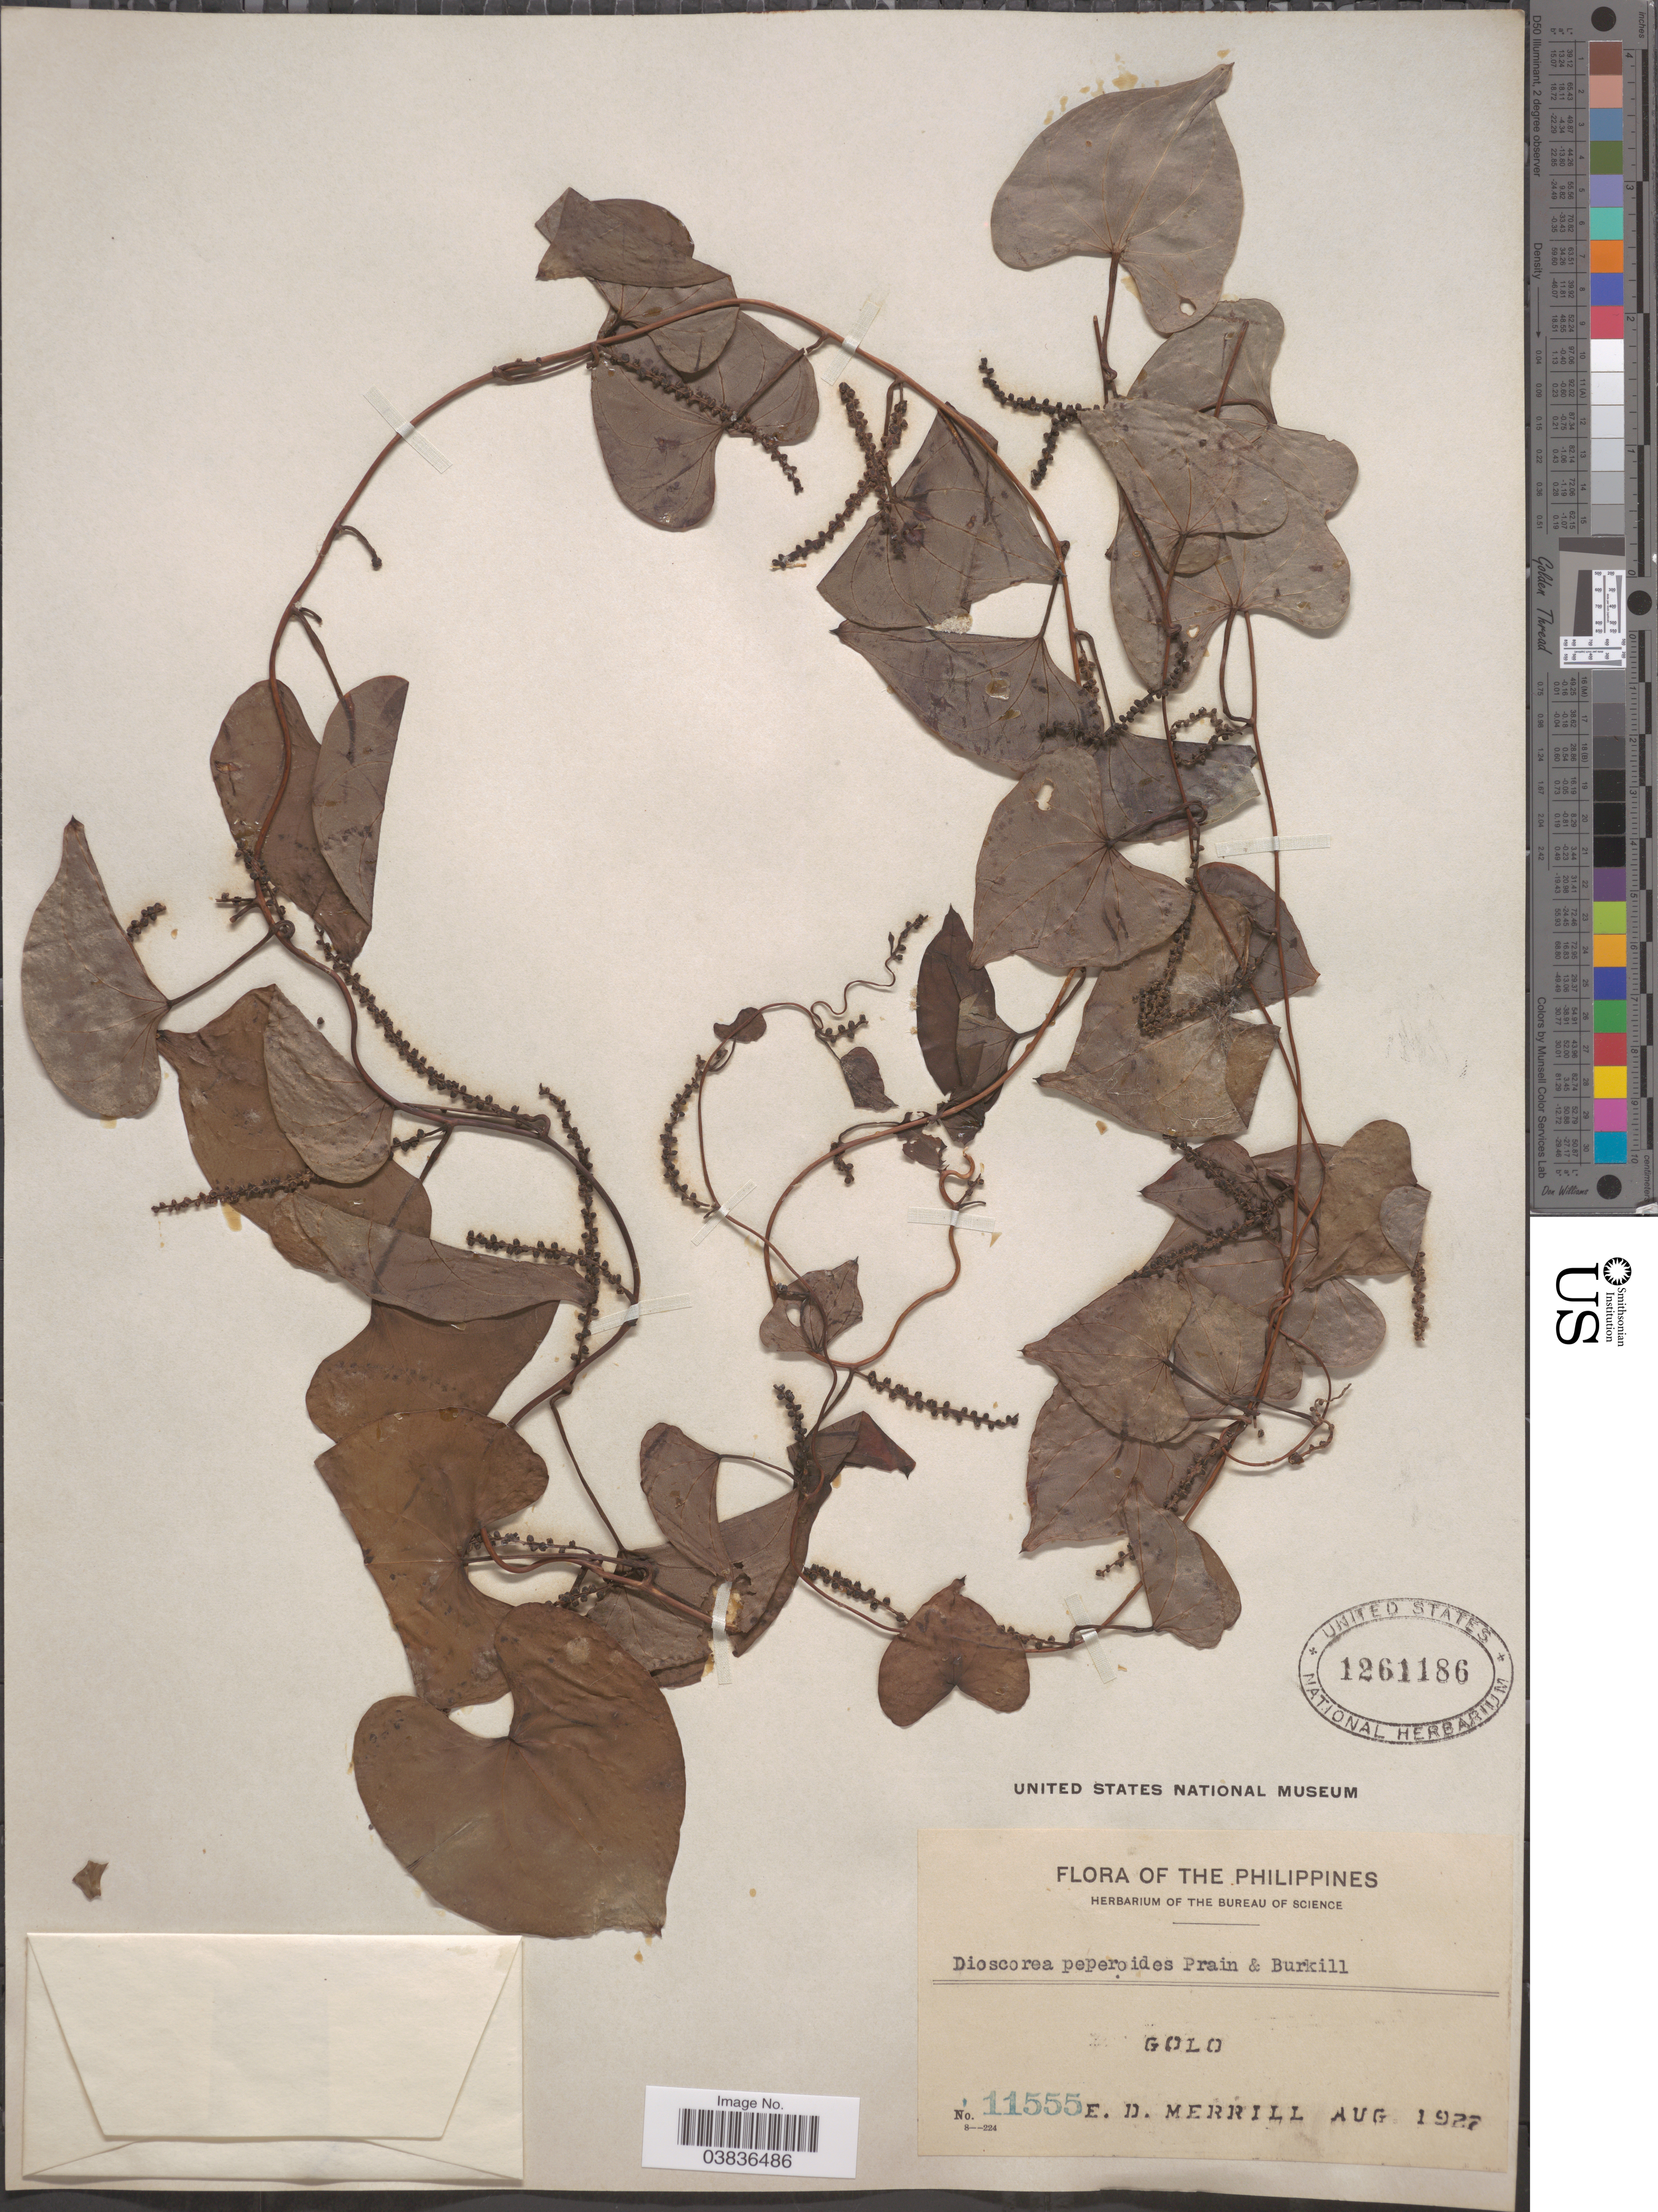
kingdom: Plantae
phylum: Tracheophyta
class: Liliopsida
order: Dioscoreales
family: Dioscoreaceae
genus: Dioscorea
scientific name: Dioscorea peperoides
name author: Prain & Burkill in Elmer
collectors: E. D. Merrill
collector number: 11555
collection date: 1927-08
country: Philippines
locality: Golo.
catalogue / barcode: US 1261186